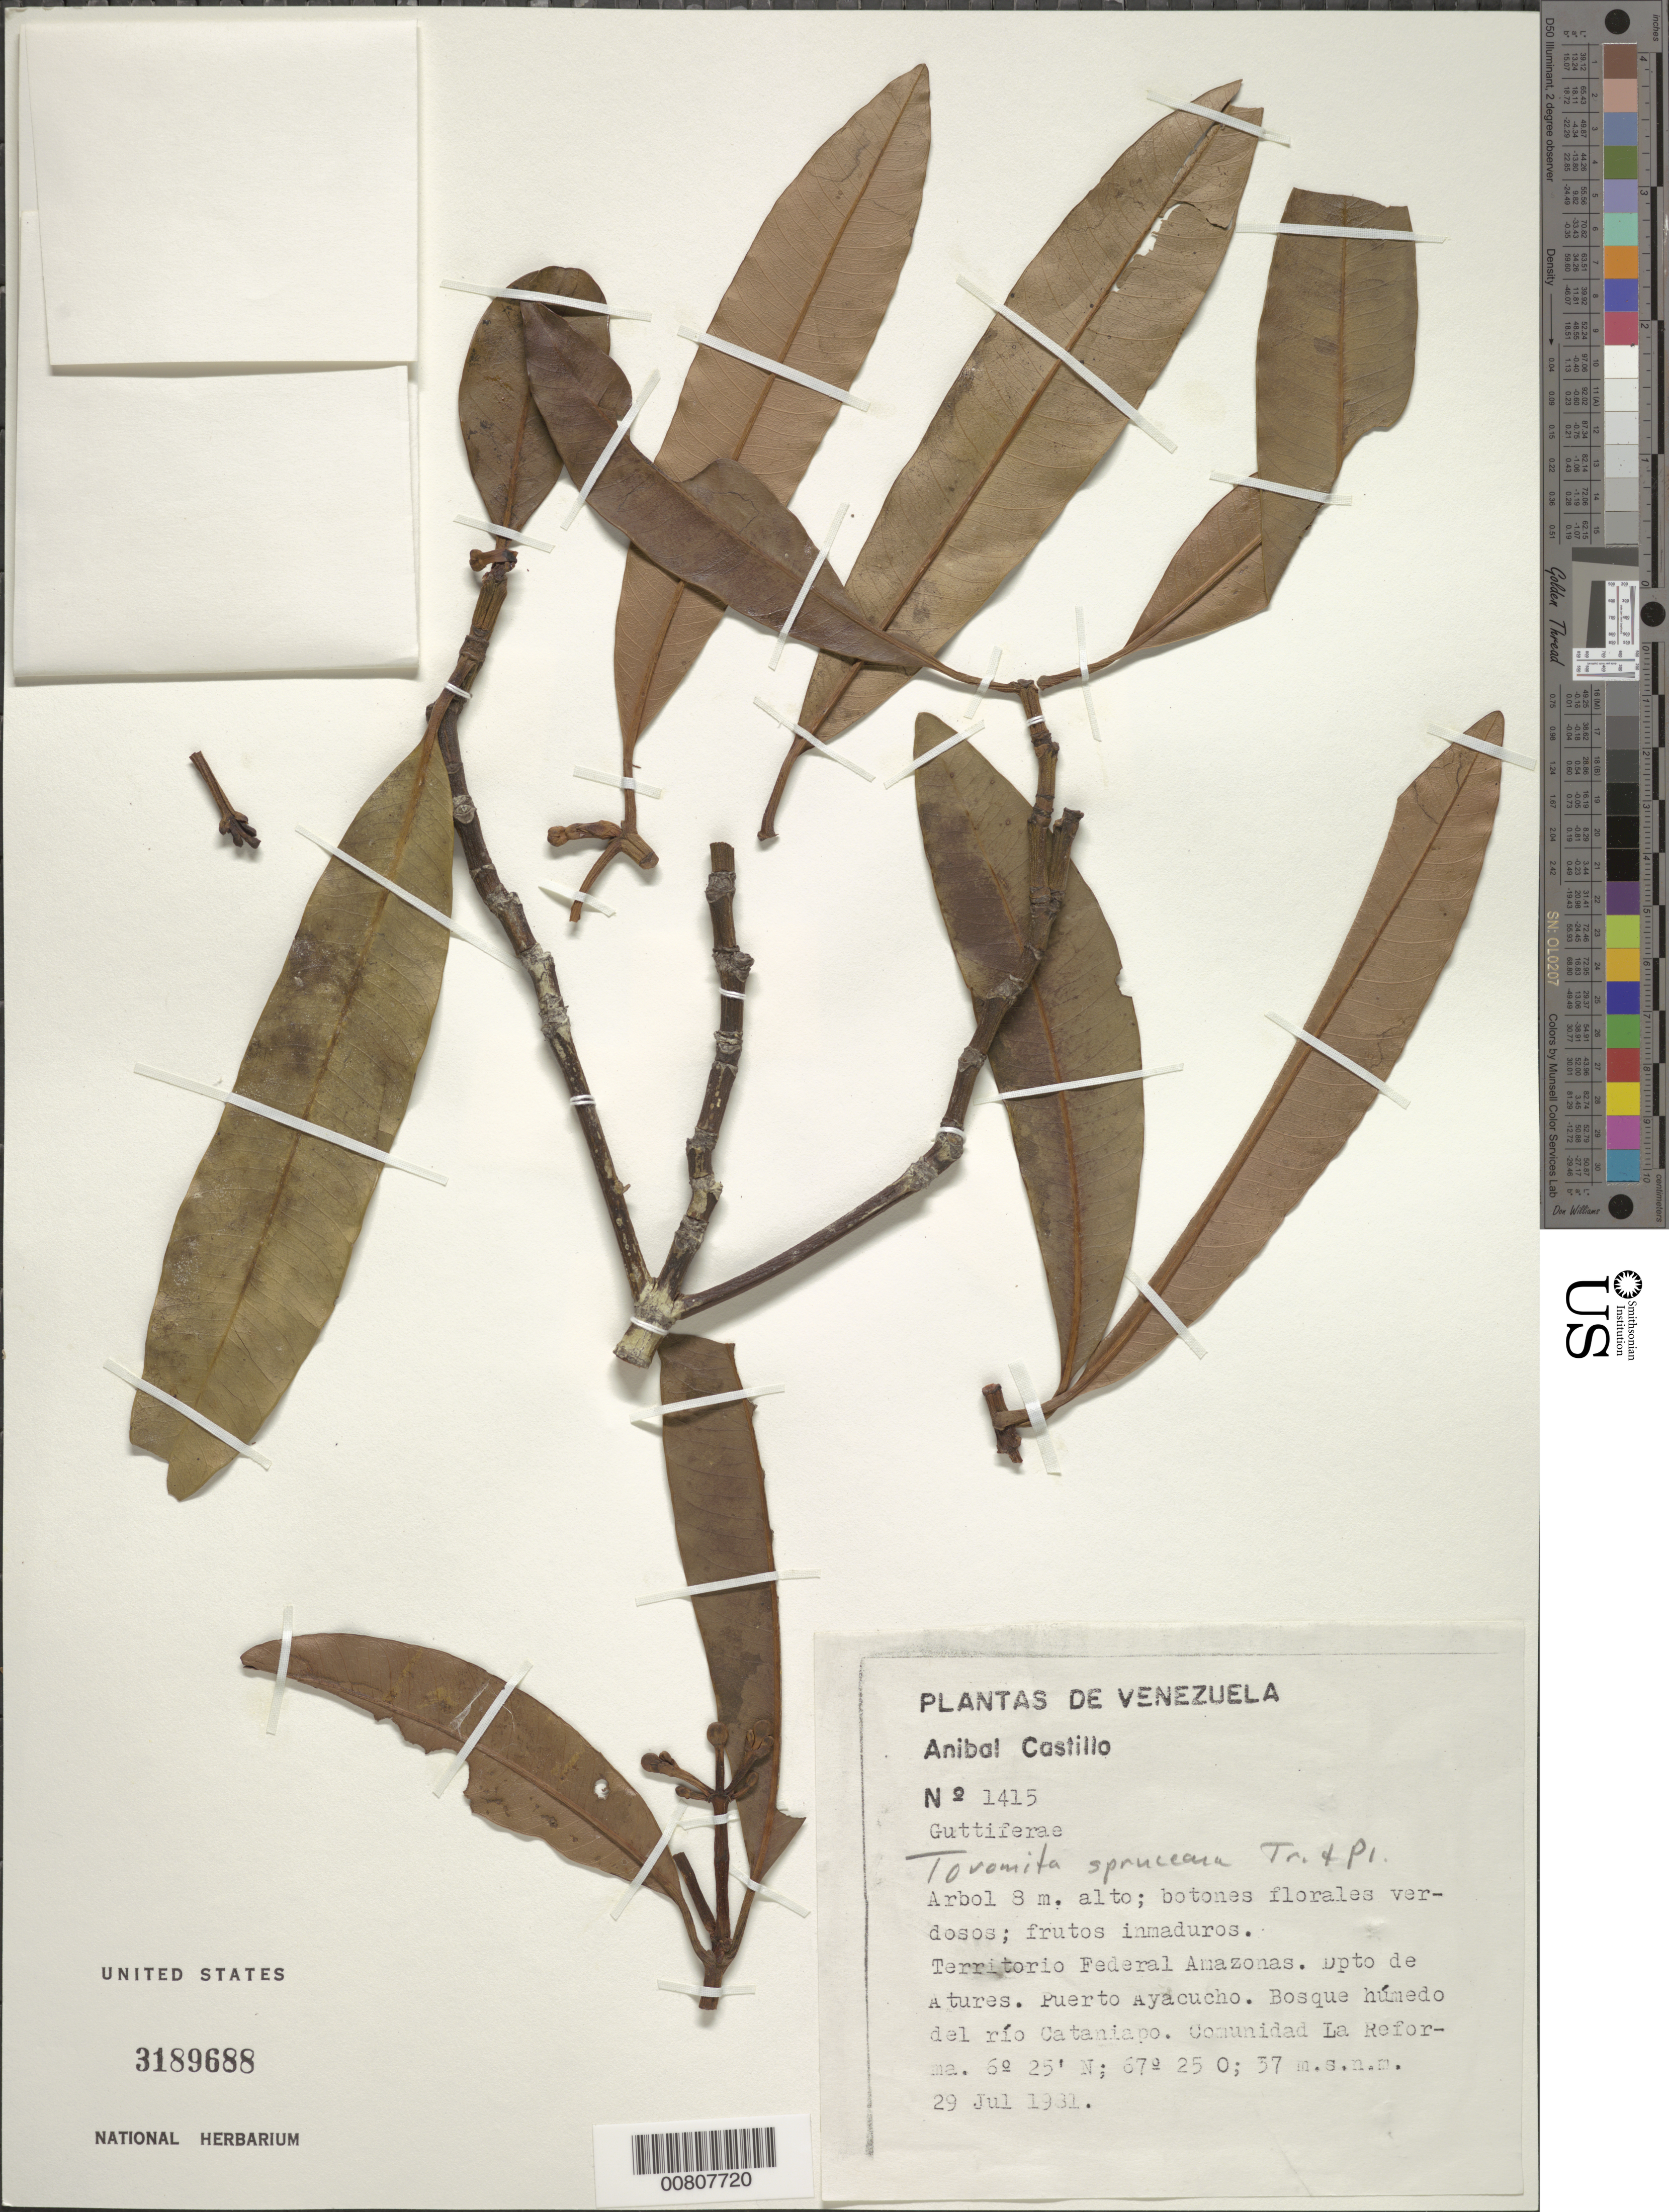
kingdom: Plantae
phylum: Tracheophyta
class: Magnoliopsida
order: Malpighiales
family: Clusiaceae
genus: Tovomita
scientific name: Tovomita spruceana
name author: Planch. & Triana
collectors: A. Castillo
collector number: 1415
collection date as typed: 29-Jul-81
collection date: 1981-07-29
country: Venezuela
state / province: Amazonas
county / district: Atures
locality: Río Cataniapo, entre la comunidad La Reforma y el puente que va hacia Samariapo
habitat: Bosque húmedo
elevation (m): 37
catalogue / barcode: US 3189688